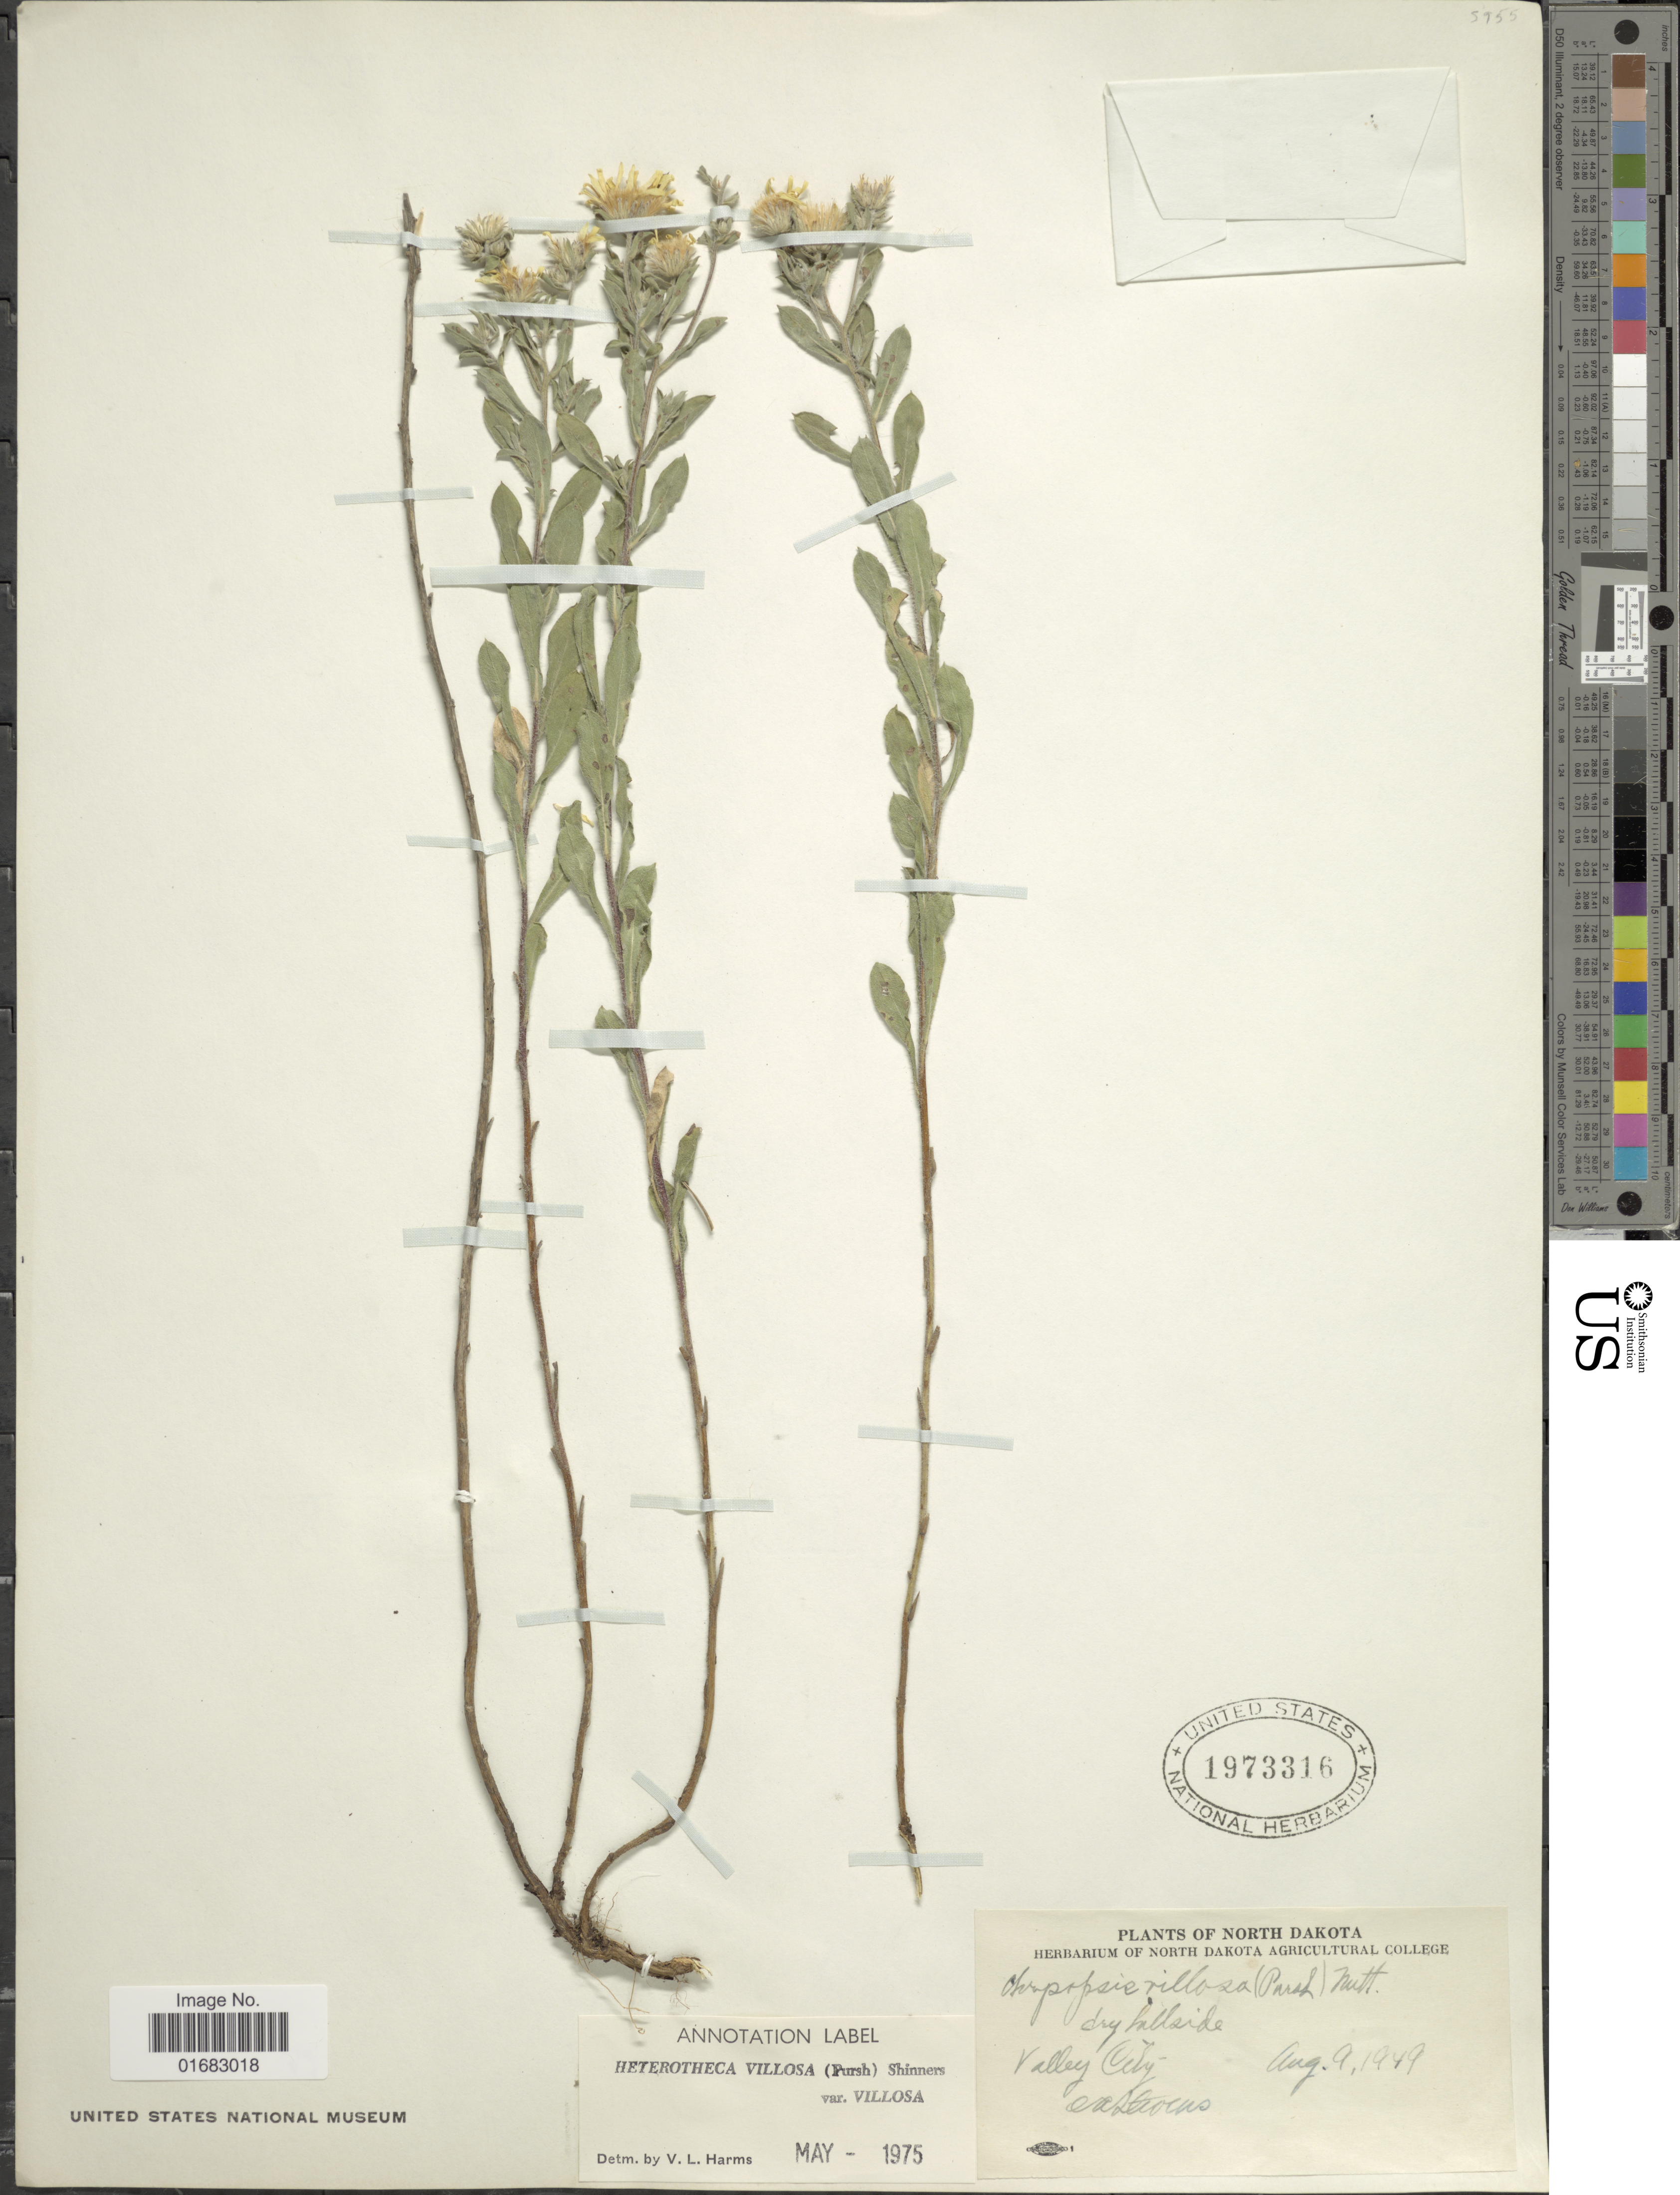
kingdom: Plantae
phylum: Tracheophyta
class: Magnoliopsida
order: Asterales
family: Asteraceae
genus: Heterotheca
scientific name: Heterotheca villosa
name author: (Pursh) Shinners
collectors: E. Stevens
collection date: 1949-08-09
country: United States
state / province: North Dakota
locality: Dry hillside, Valley City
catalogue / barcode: US 1973316